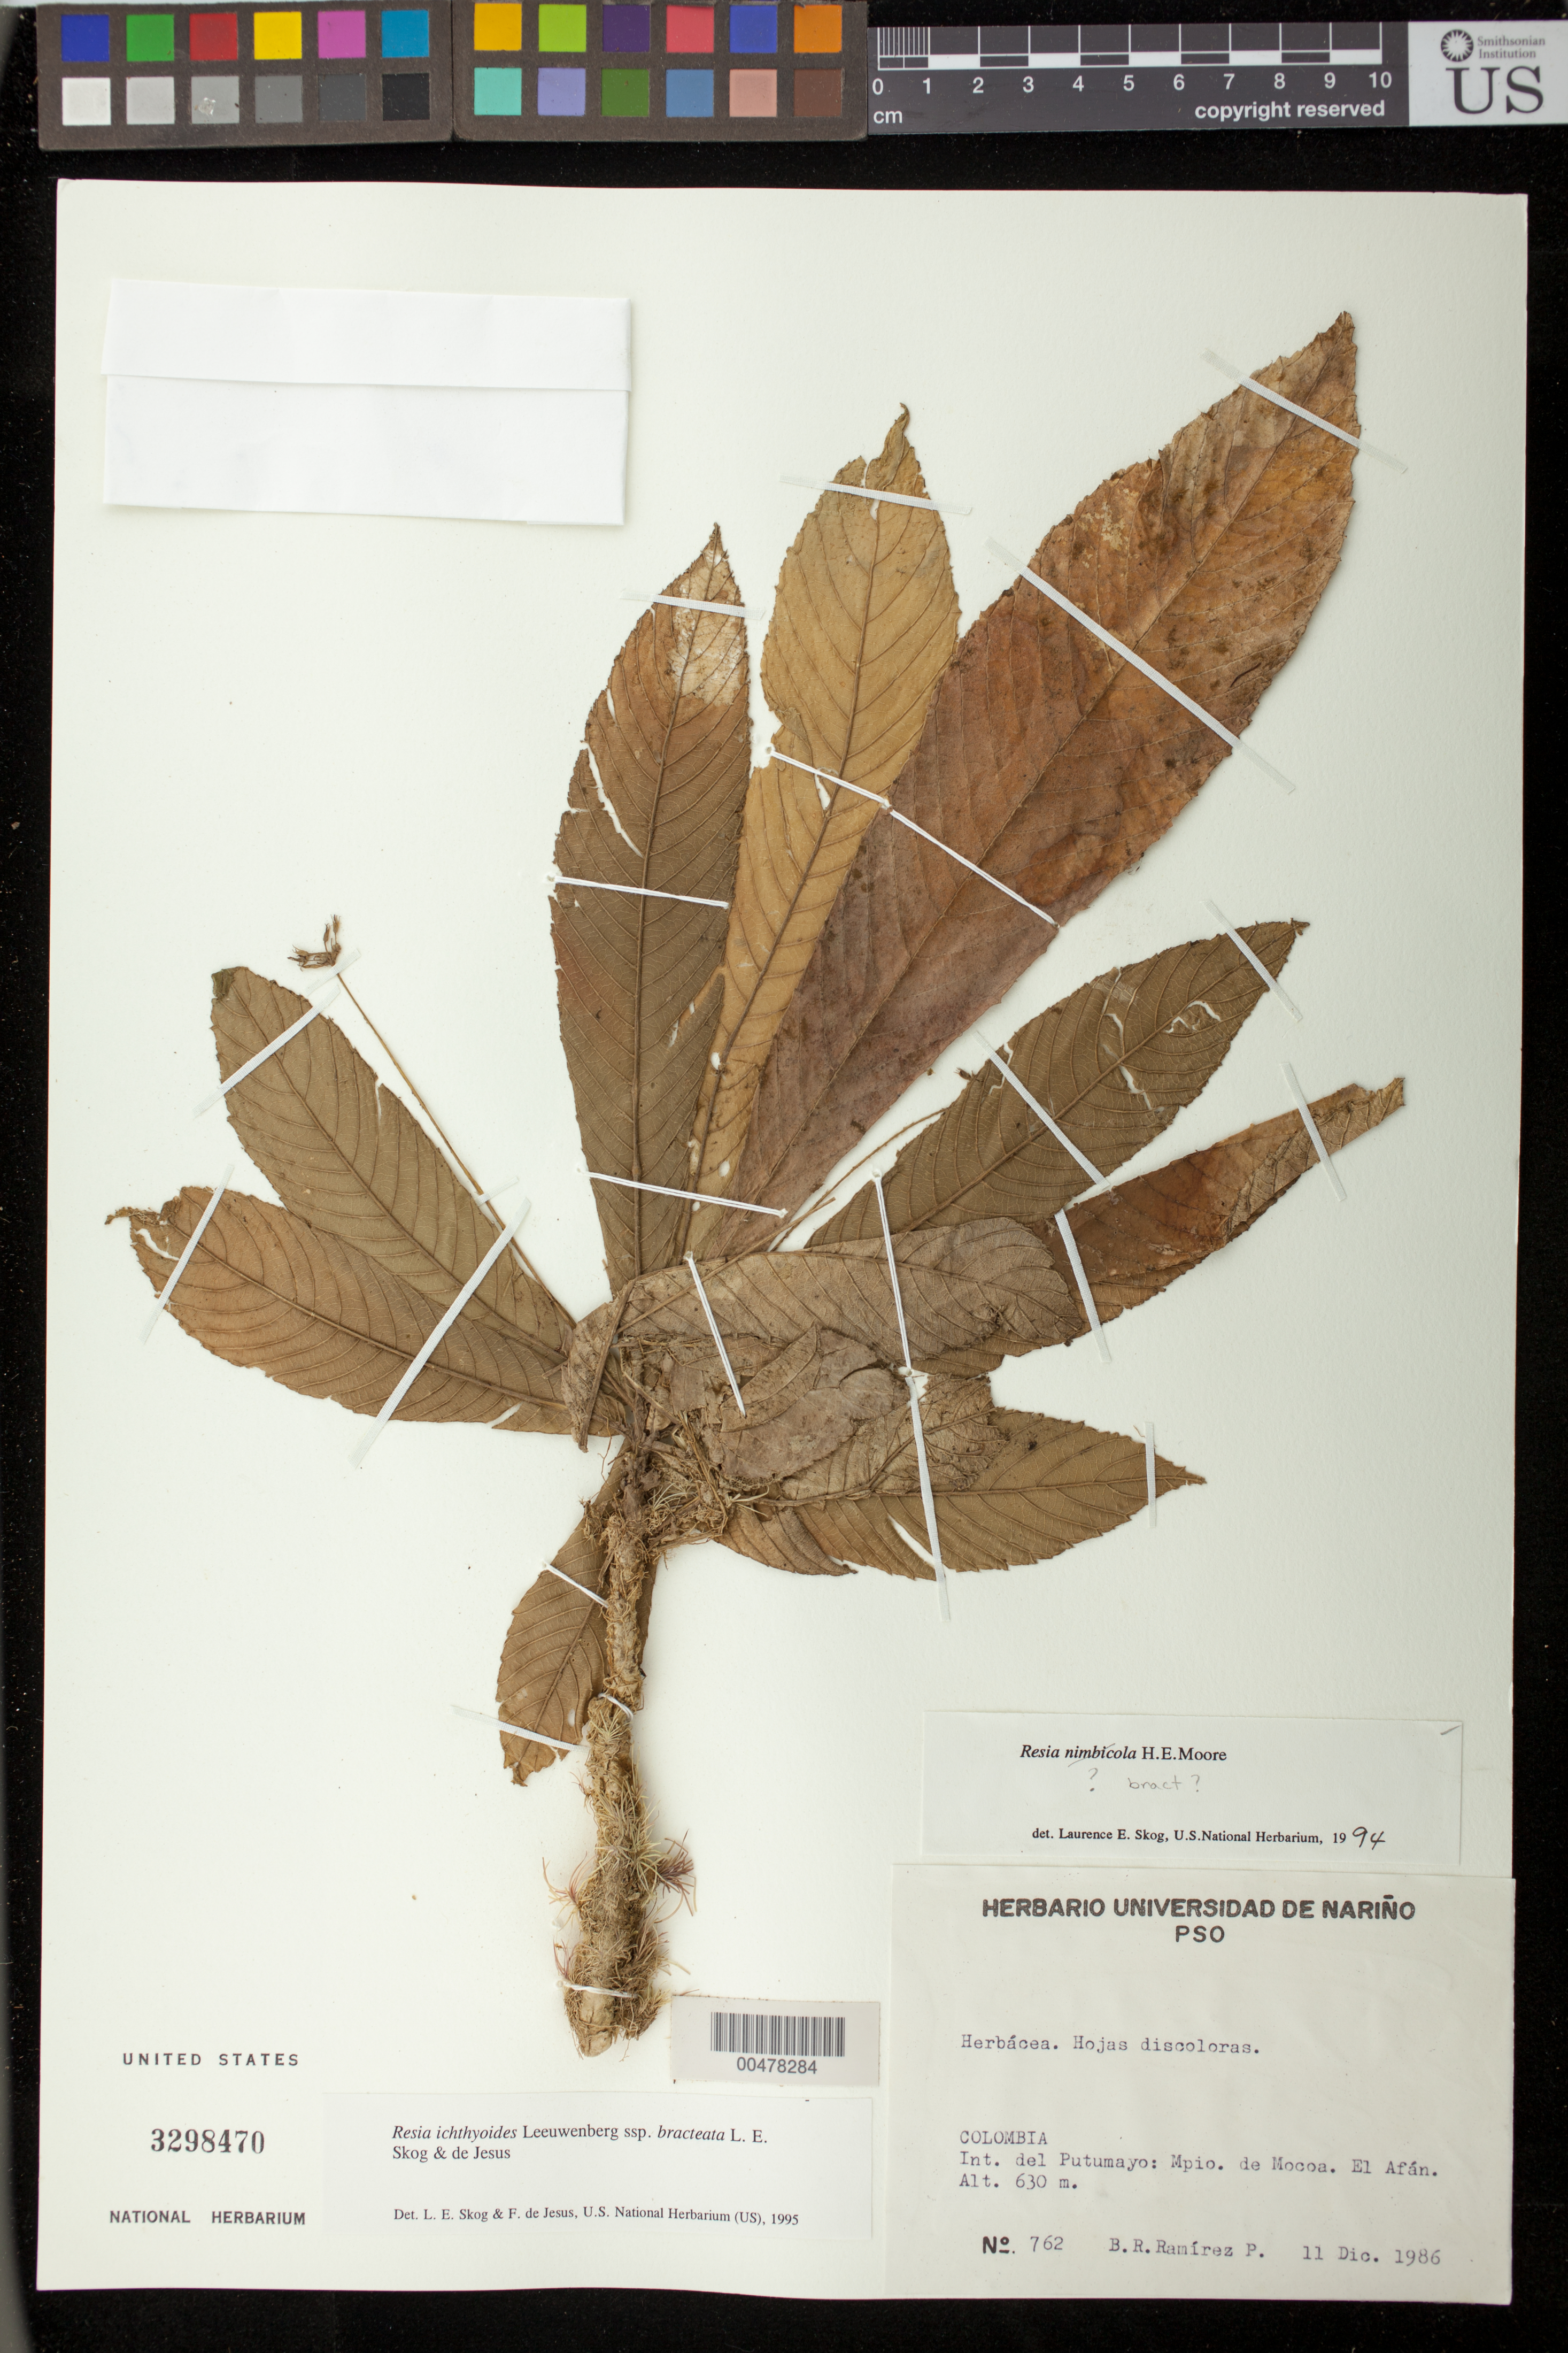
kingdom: Plantae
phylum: Tracheophyta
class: Magnoliopsida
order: Lamiales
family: Gesneriaceae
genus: Resia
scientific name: Resia ichthyoides subsp. bracteata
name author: L.E. Skog & de Jesus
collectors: B. R. Ramirez P.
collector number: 762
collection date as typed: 11 Dec 1986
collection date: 1986-12-11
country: Colombia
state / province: Putumayo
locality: Mocoa, El Afan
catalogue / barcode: US 3298470